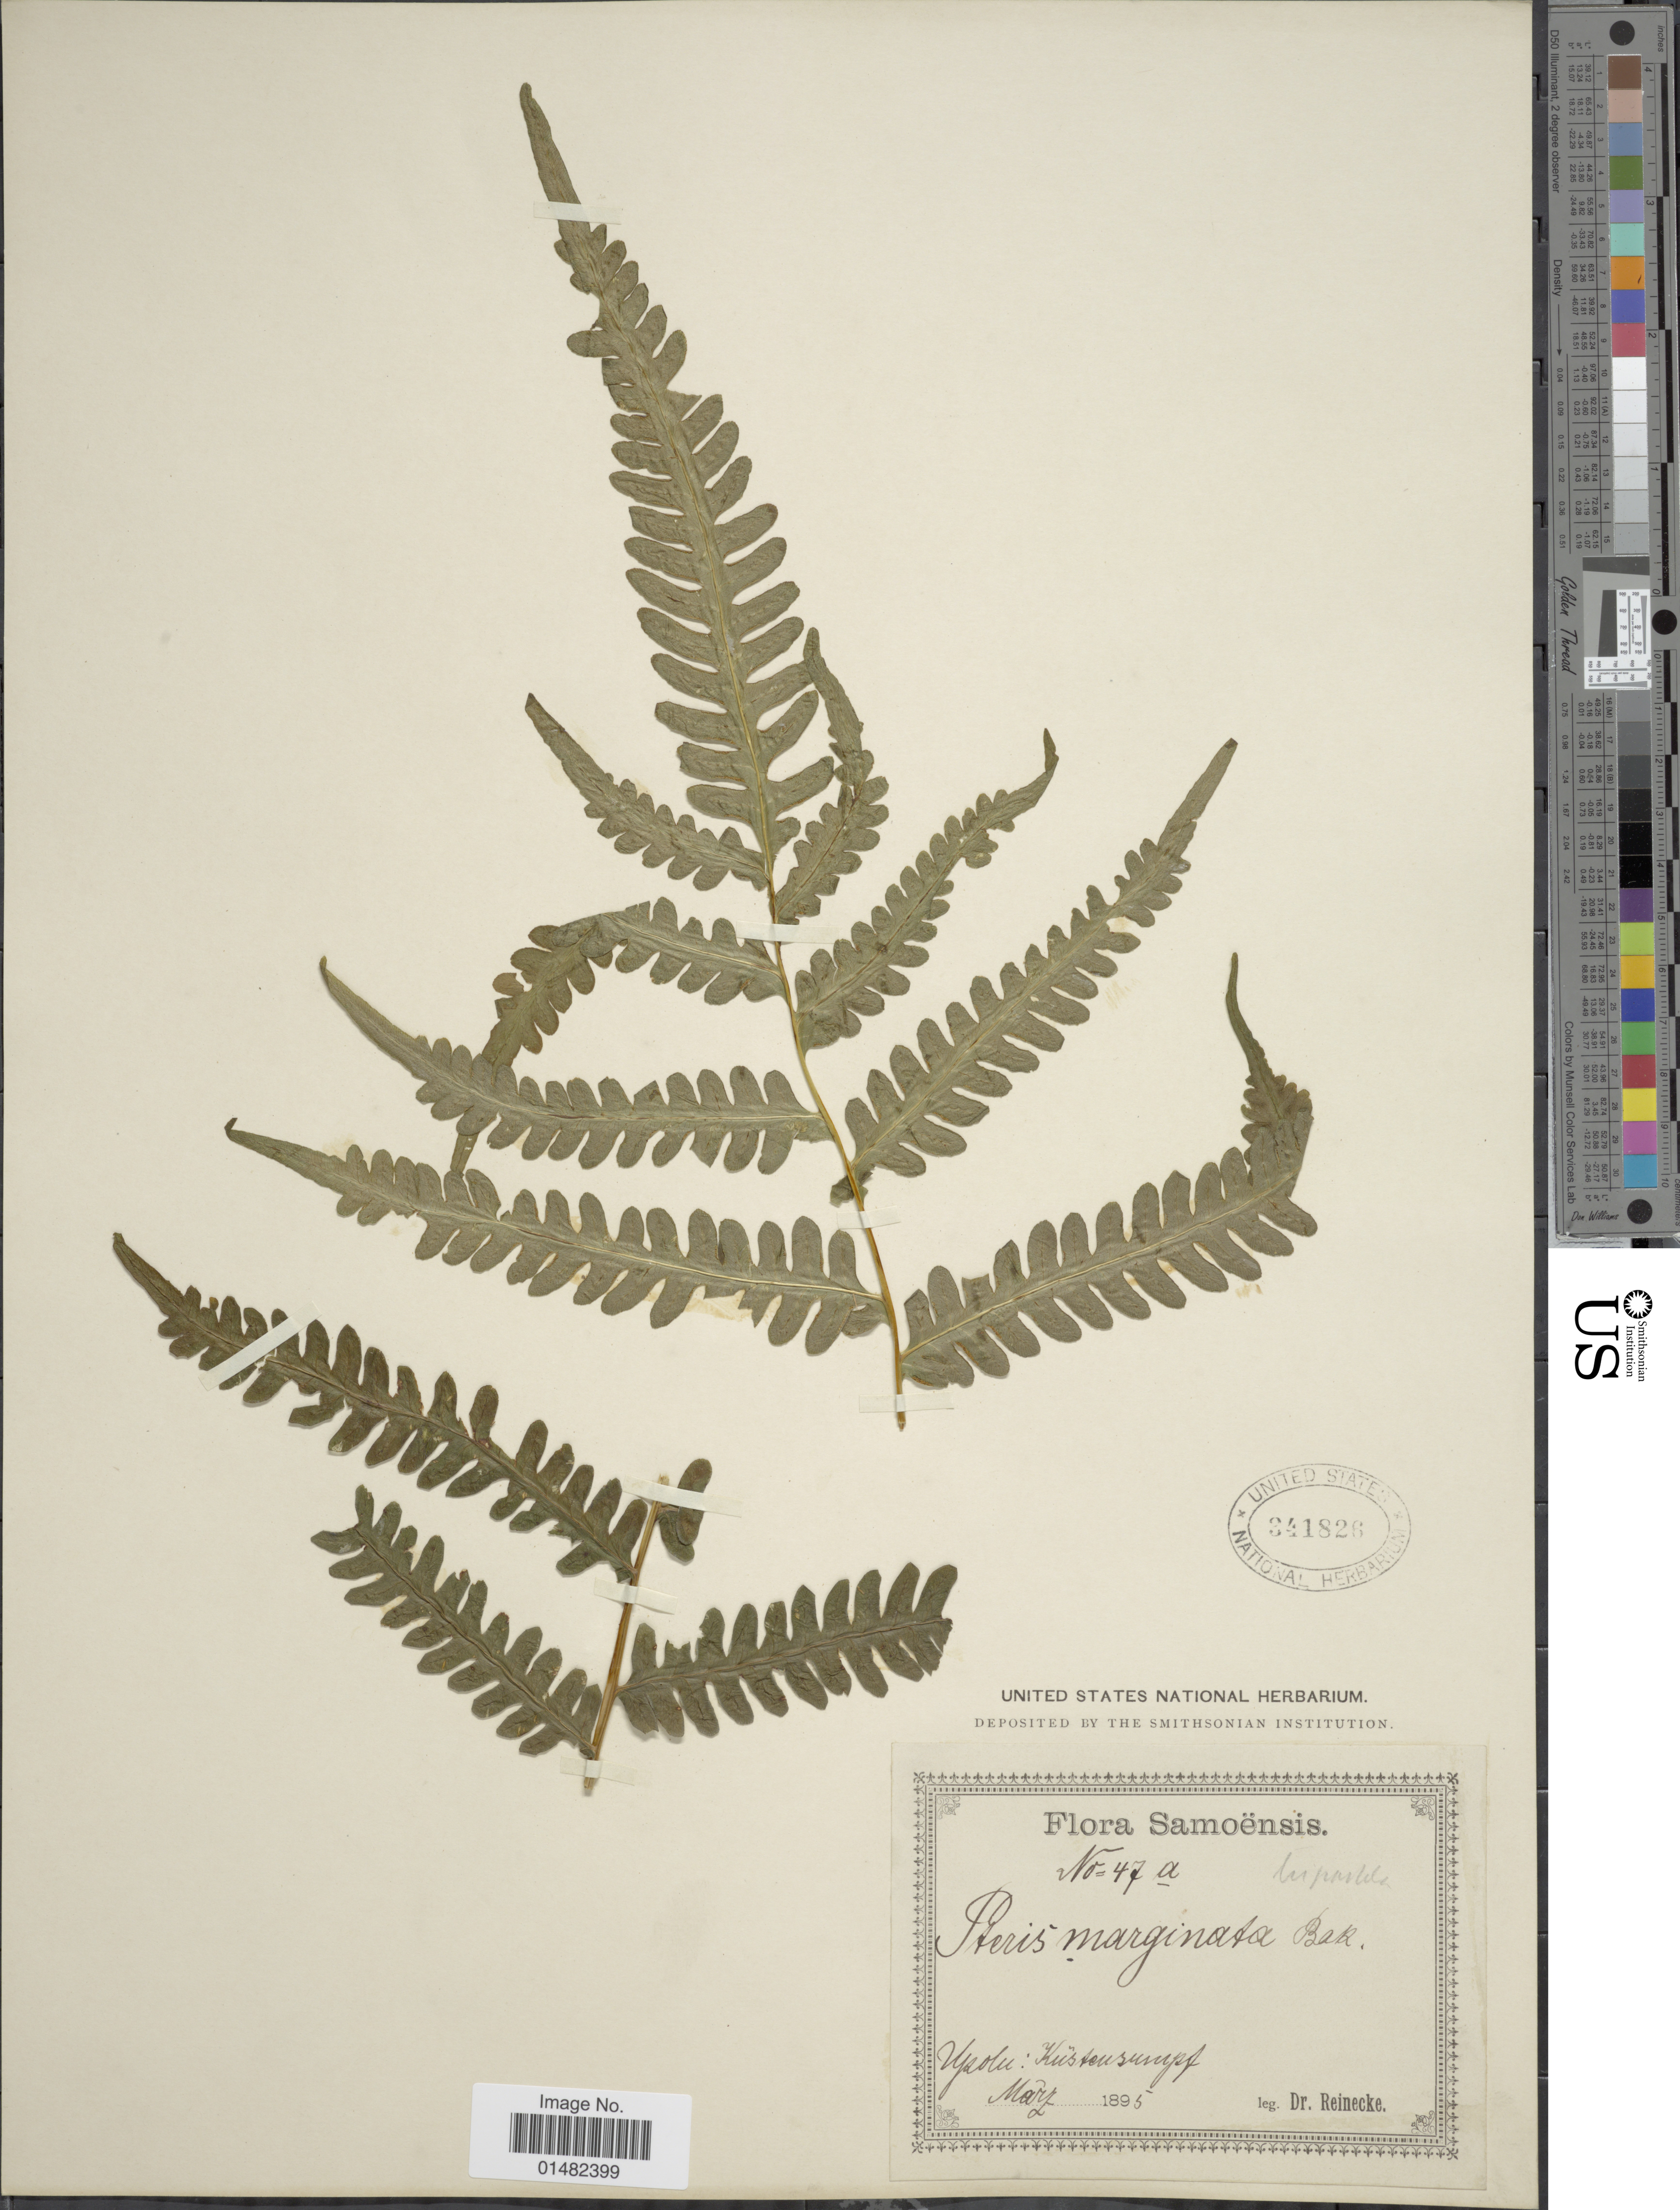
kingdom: Plantae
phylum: Tracheophyta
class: Polypodiopsida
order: Polypodiales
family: Pteridaceae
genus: Pteris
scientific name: Pteris tripartita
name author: Sw.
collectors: -- Reinecke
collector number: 47a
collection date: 1895-03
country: Samoa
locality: Upolu: Küstensumpf [interpreted]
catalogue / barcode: US 341826